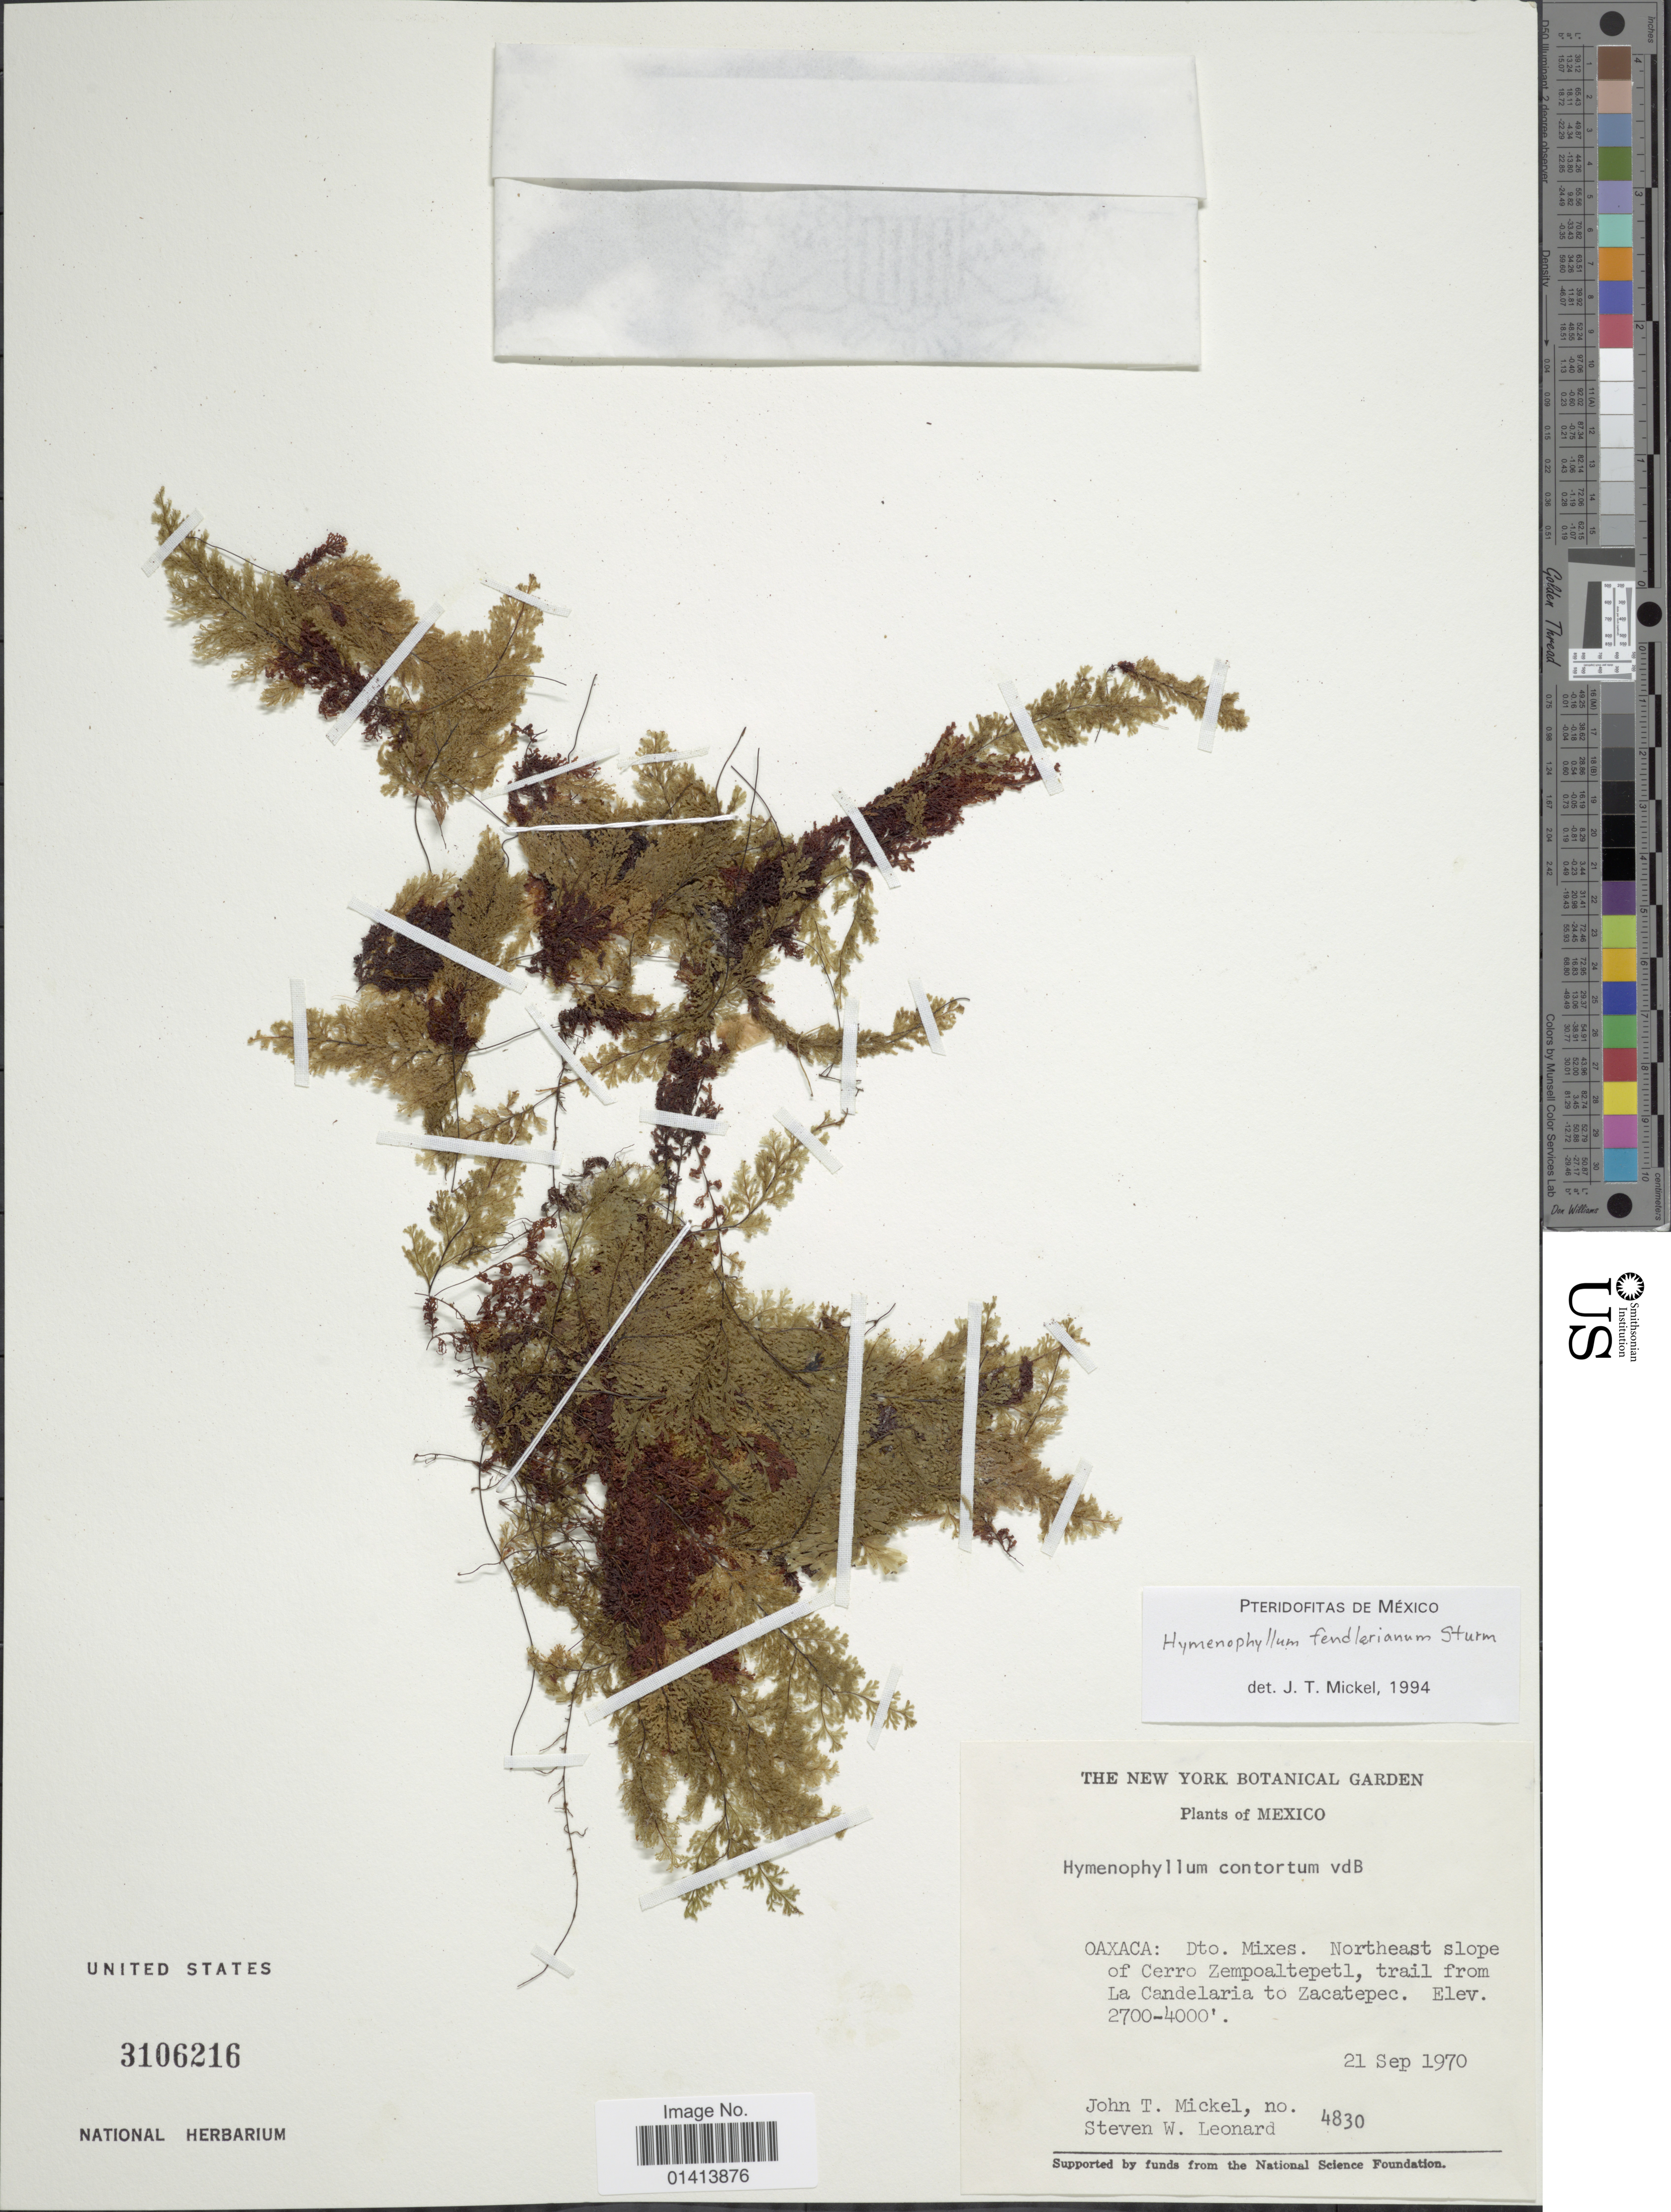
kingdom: Plantae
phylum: Tracheophyta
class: Polypodiopsida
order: Hymenophyllales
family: Hymenophyllaceae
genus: Hymenophyllum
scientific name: Hymenophyllum fendlerianum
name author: J.W. Sturm in Mart.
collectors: J. T. Mickel & S. W. Leonard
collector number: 4830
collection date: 1970-09-21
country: Mexico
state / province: Oaxaca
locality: Dto Mixes. Northeast slope of Cerro Zempoaltepetl, trail from La Candelaria to Zacatepec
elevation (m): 823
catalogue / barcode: US 3106216